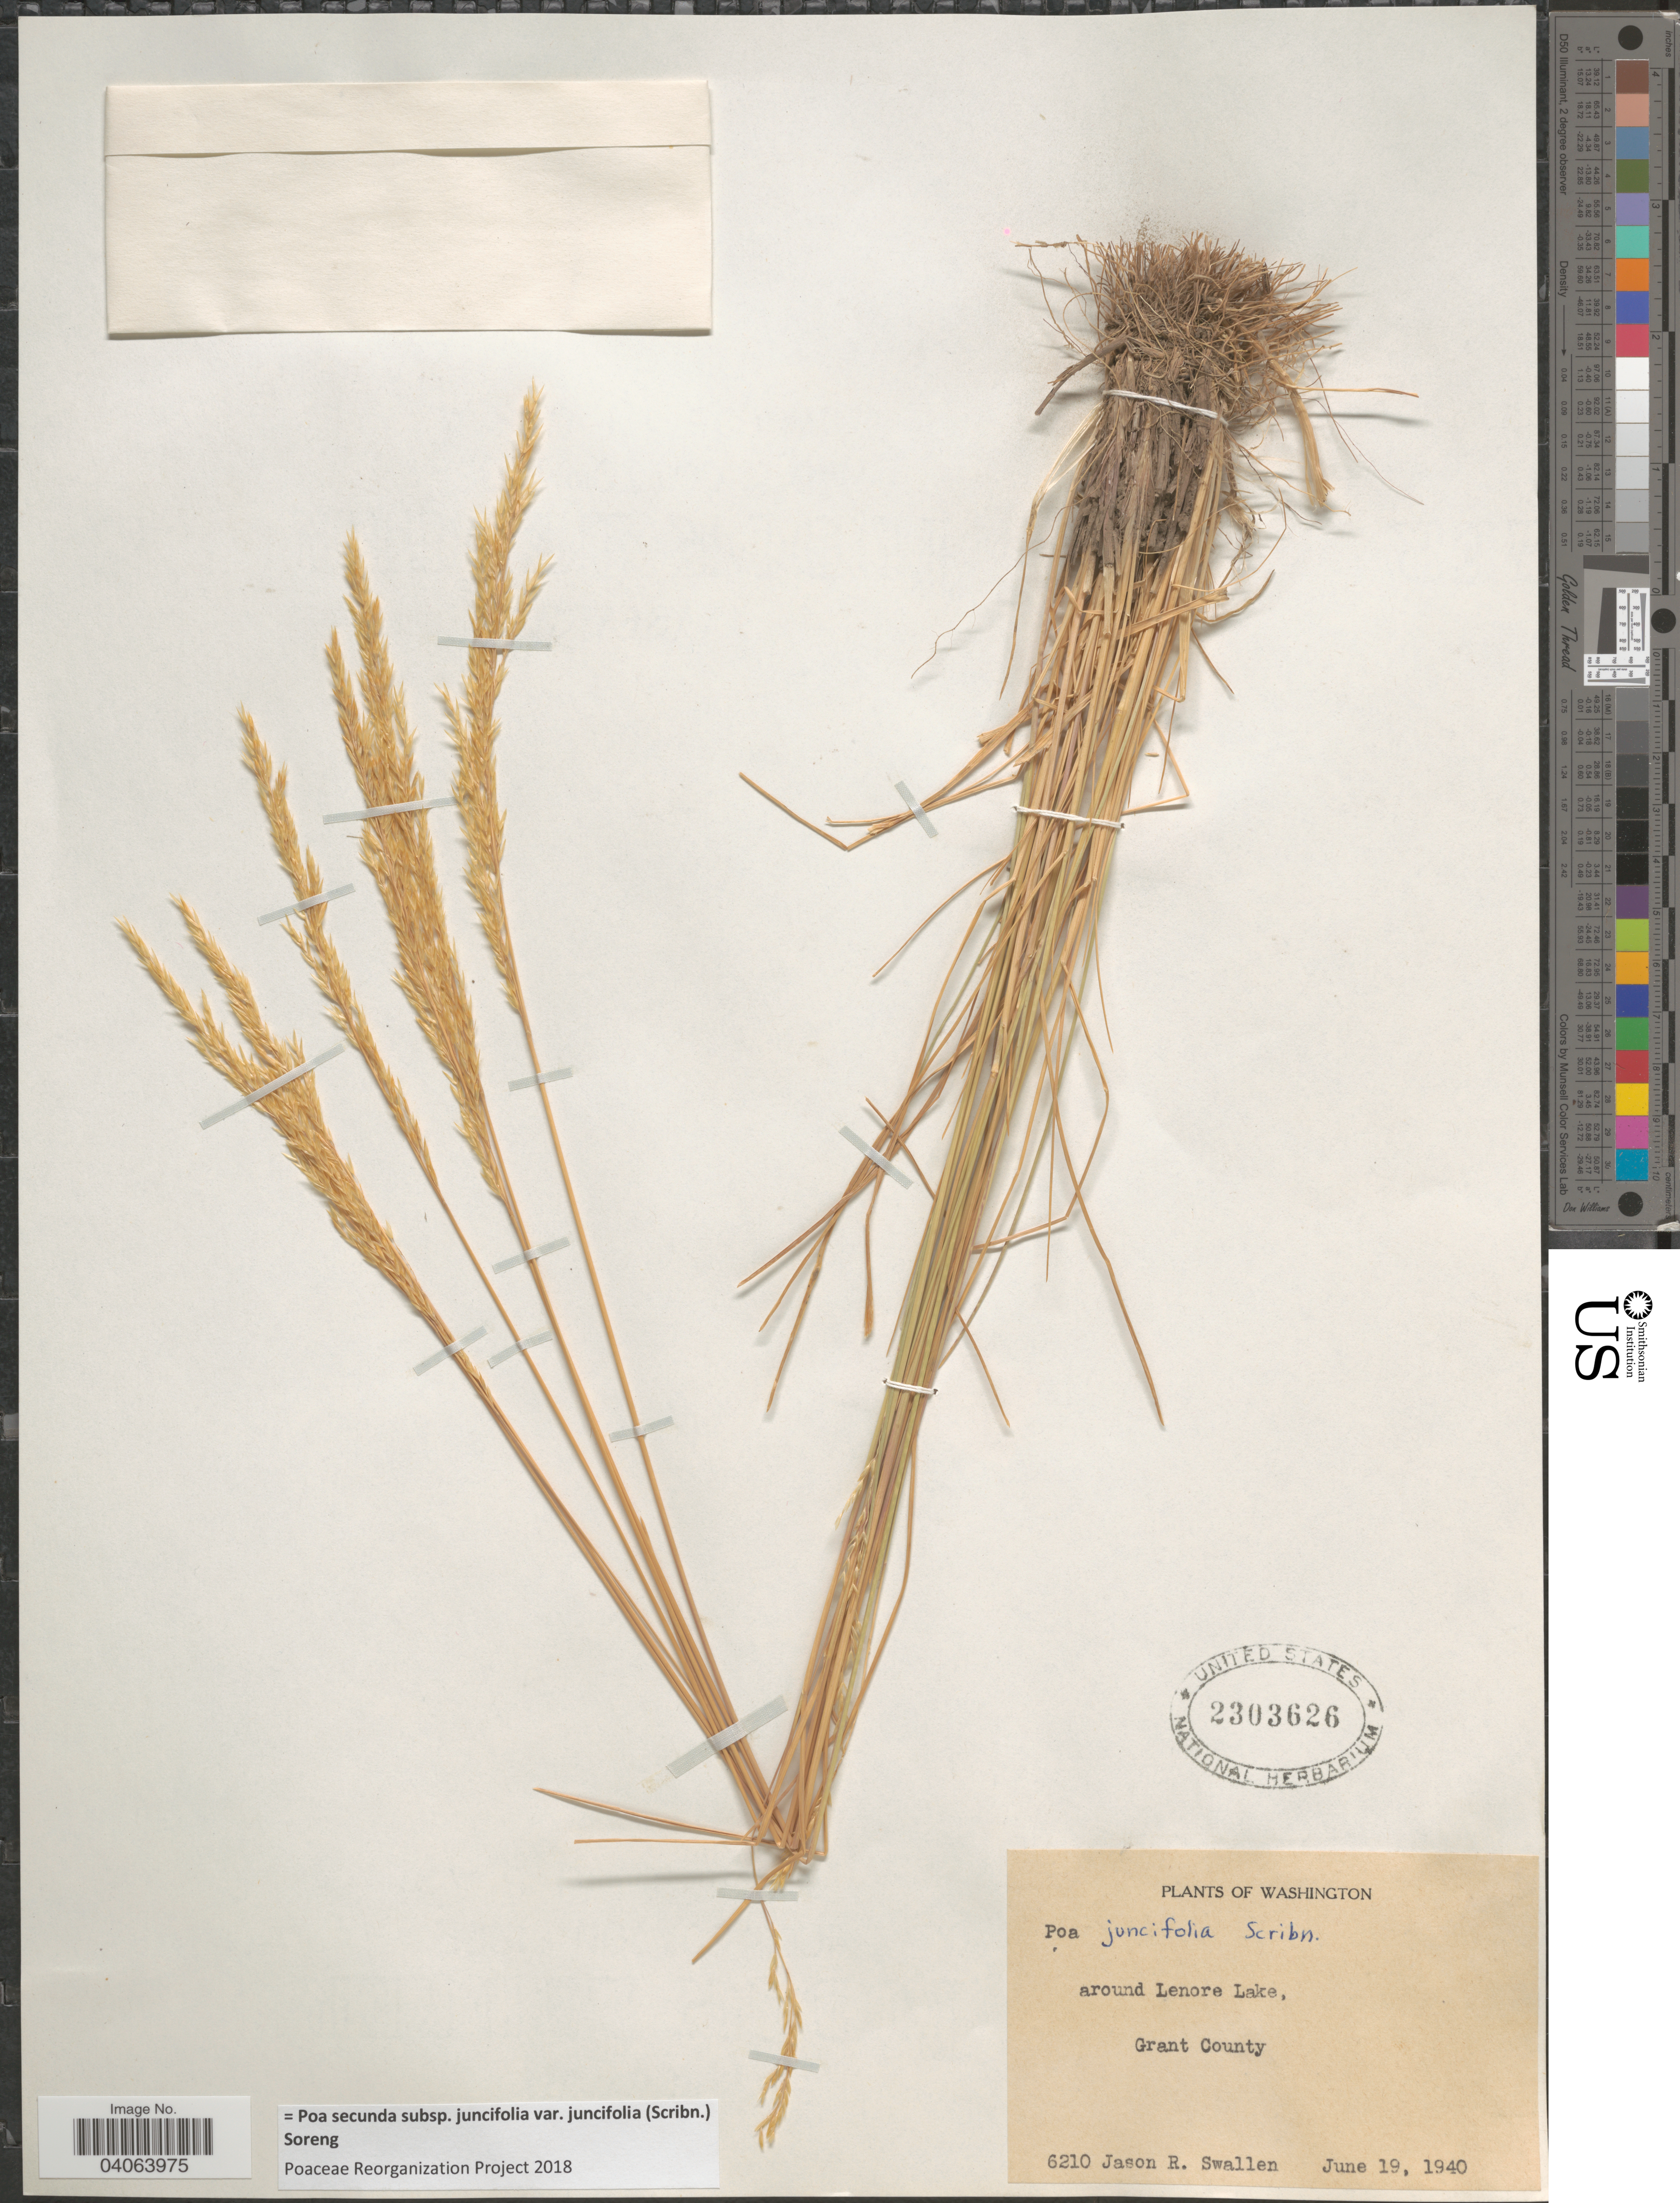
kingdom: Plantae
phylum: Tracheophyta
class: Liliopsida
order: Poales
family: Poaceae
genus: Poa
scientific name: Poa secunda subsp. juncifolia var. juncifolia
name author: (Scribn.) Soreng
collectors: J. R. Swallen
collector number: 6210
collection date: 1940-06-19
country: United States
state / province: Washington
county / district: Grant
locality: Around Lenore Lake, Grant County.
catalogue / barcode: US 2303626